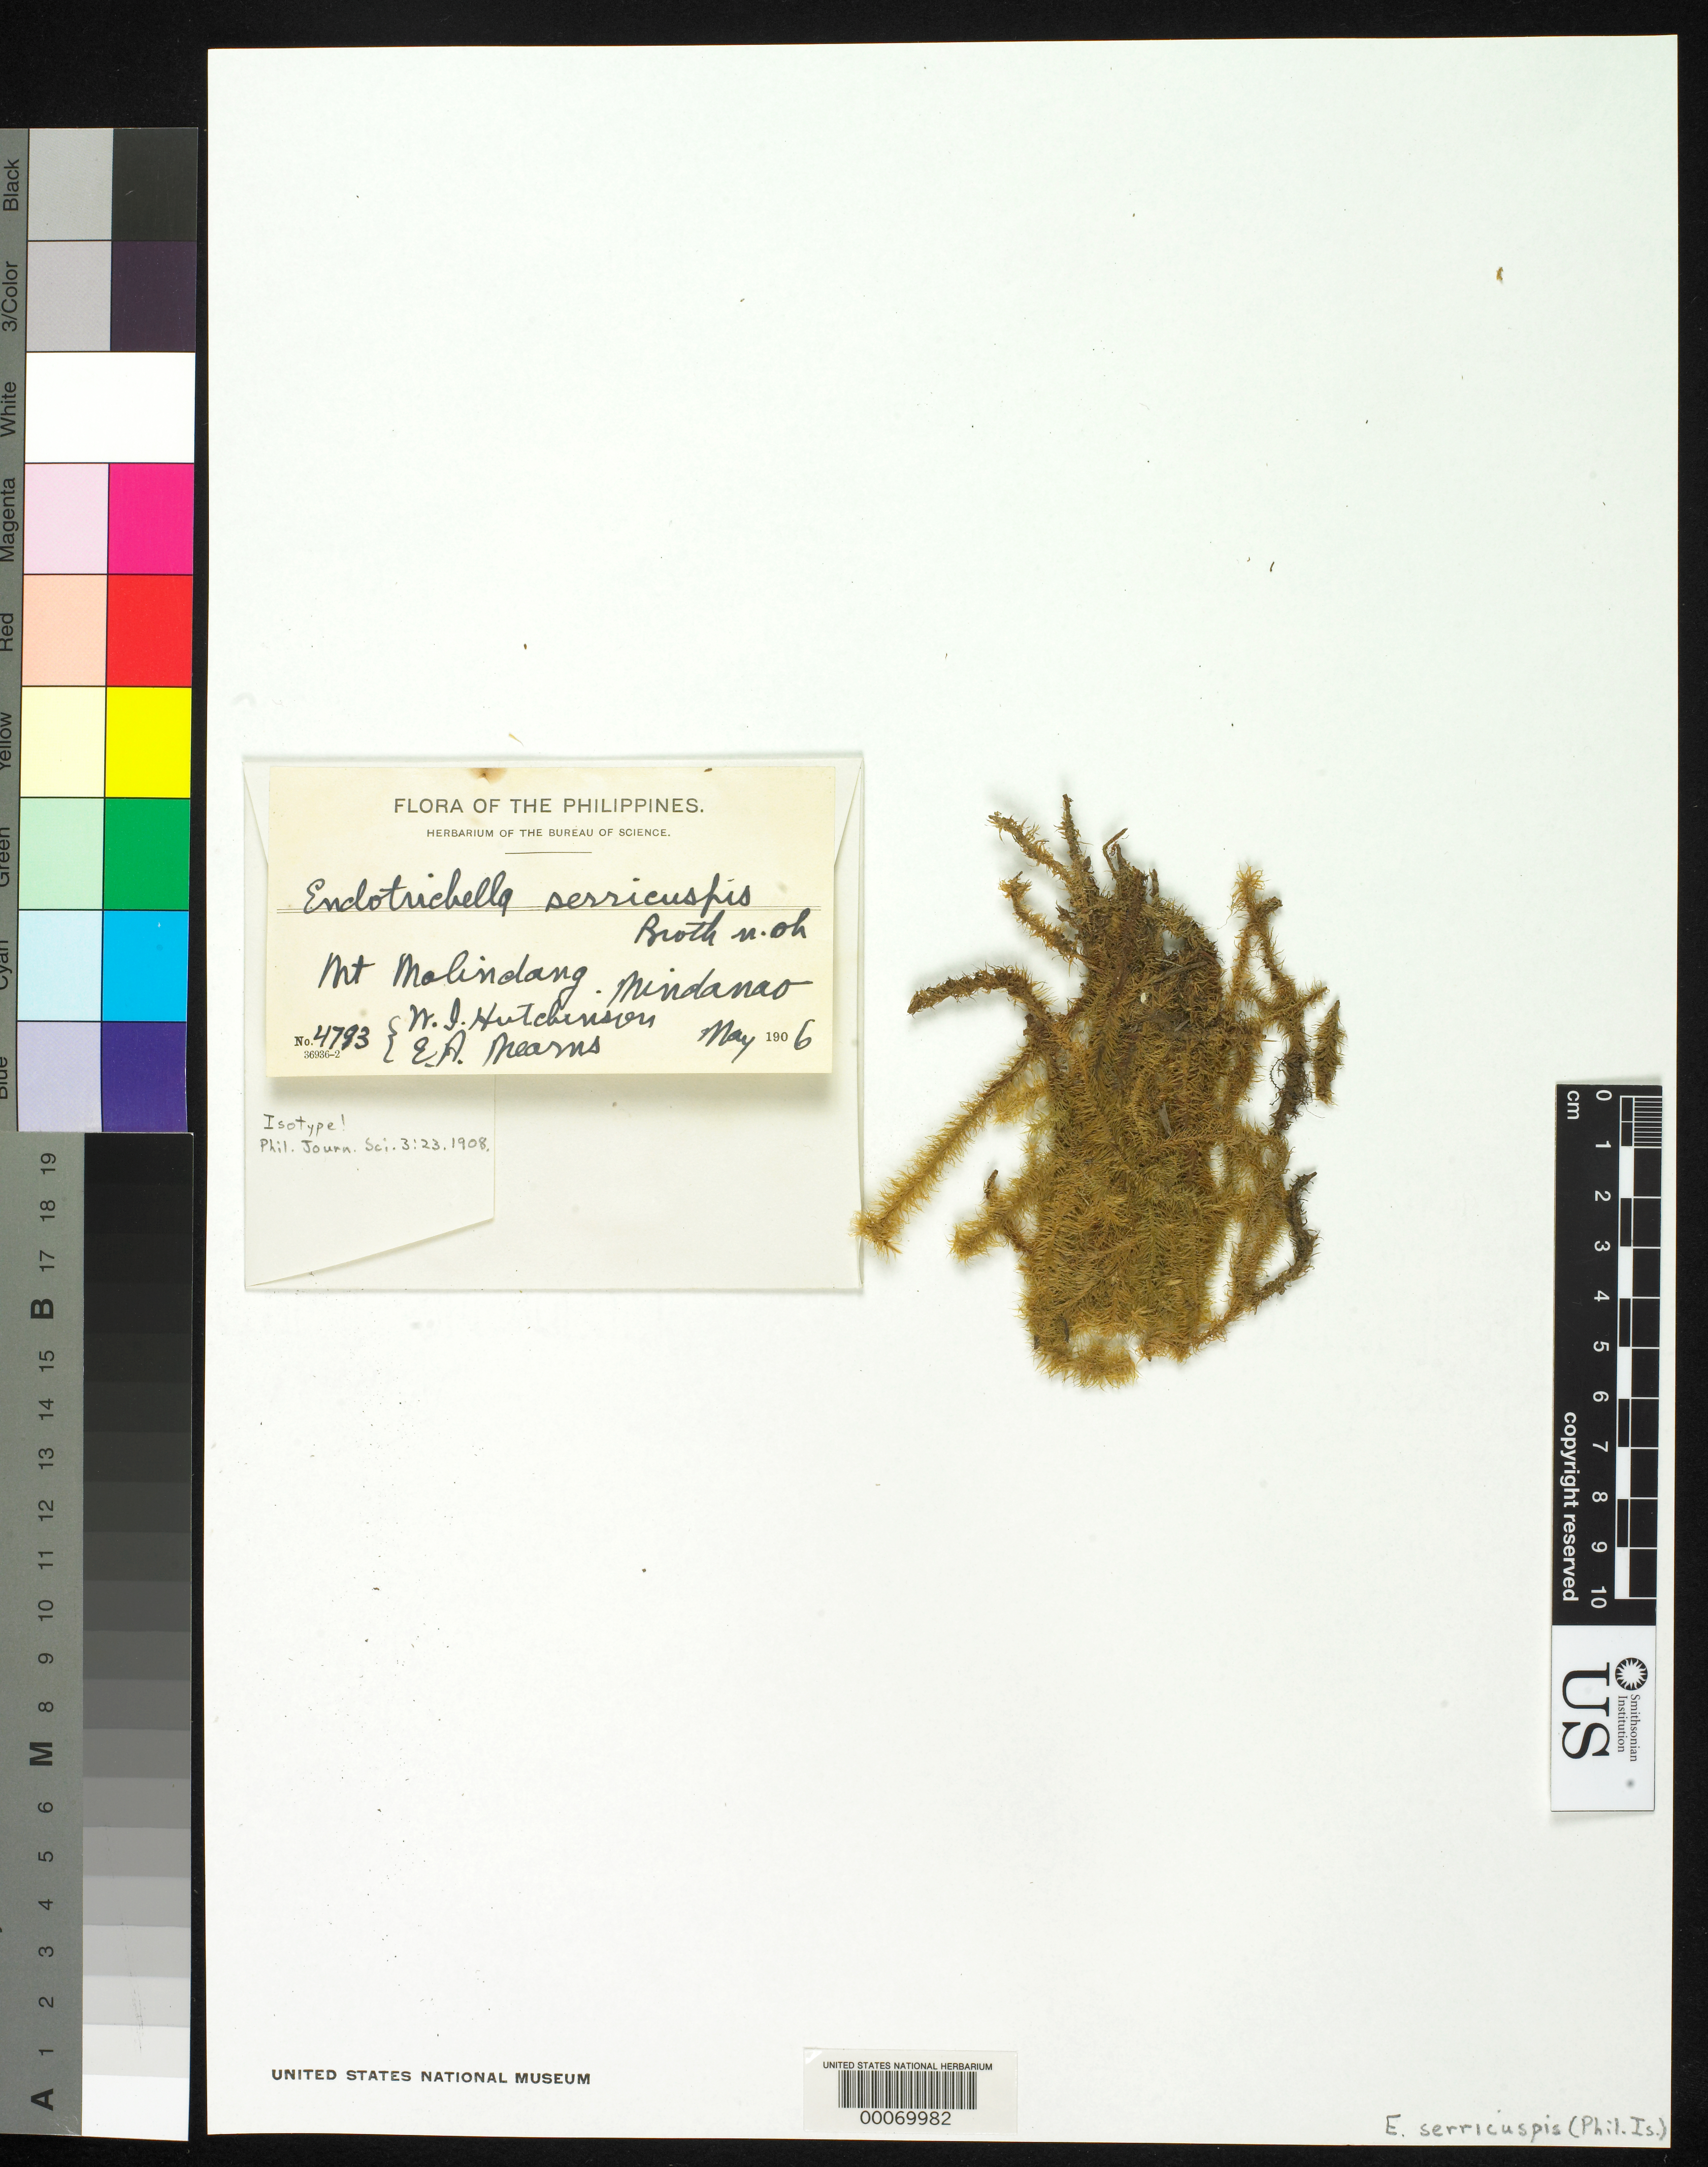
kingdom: Plantae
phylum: Bryophyta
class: Bryopsida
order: Hypnales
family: Pterobryaceae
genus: Endotrichella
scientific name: Endotrichella serricuspis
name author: Broth.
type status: Isotype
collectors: W. I. Hutchinson & E. A. Mearns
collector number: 4793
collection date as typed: May 1906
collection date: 1906-05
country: Philippines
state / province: Northern Mindanao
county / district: Misamis Occidental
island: Mindanao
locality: Mt. Malindang.